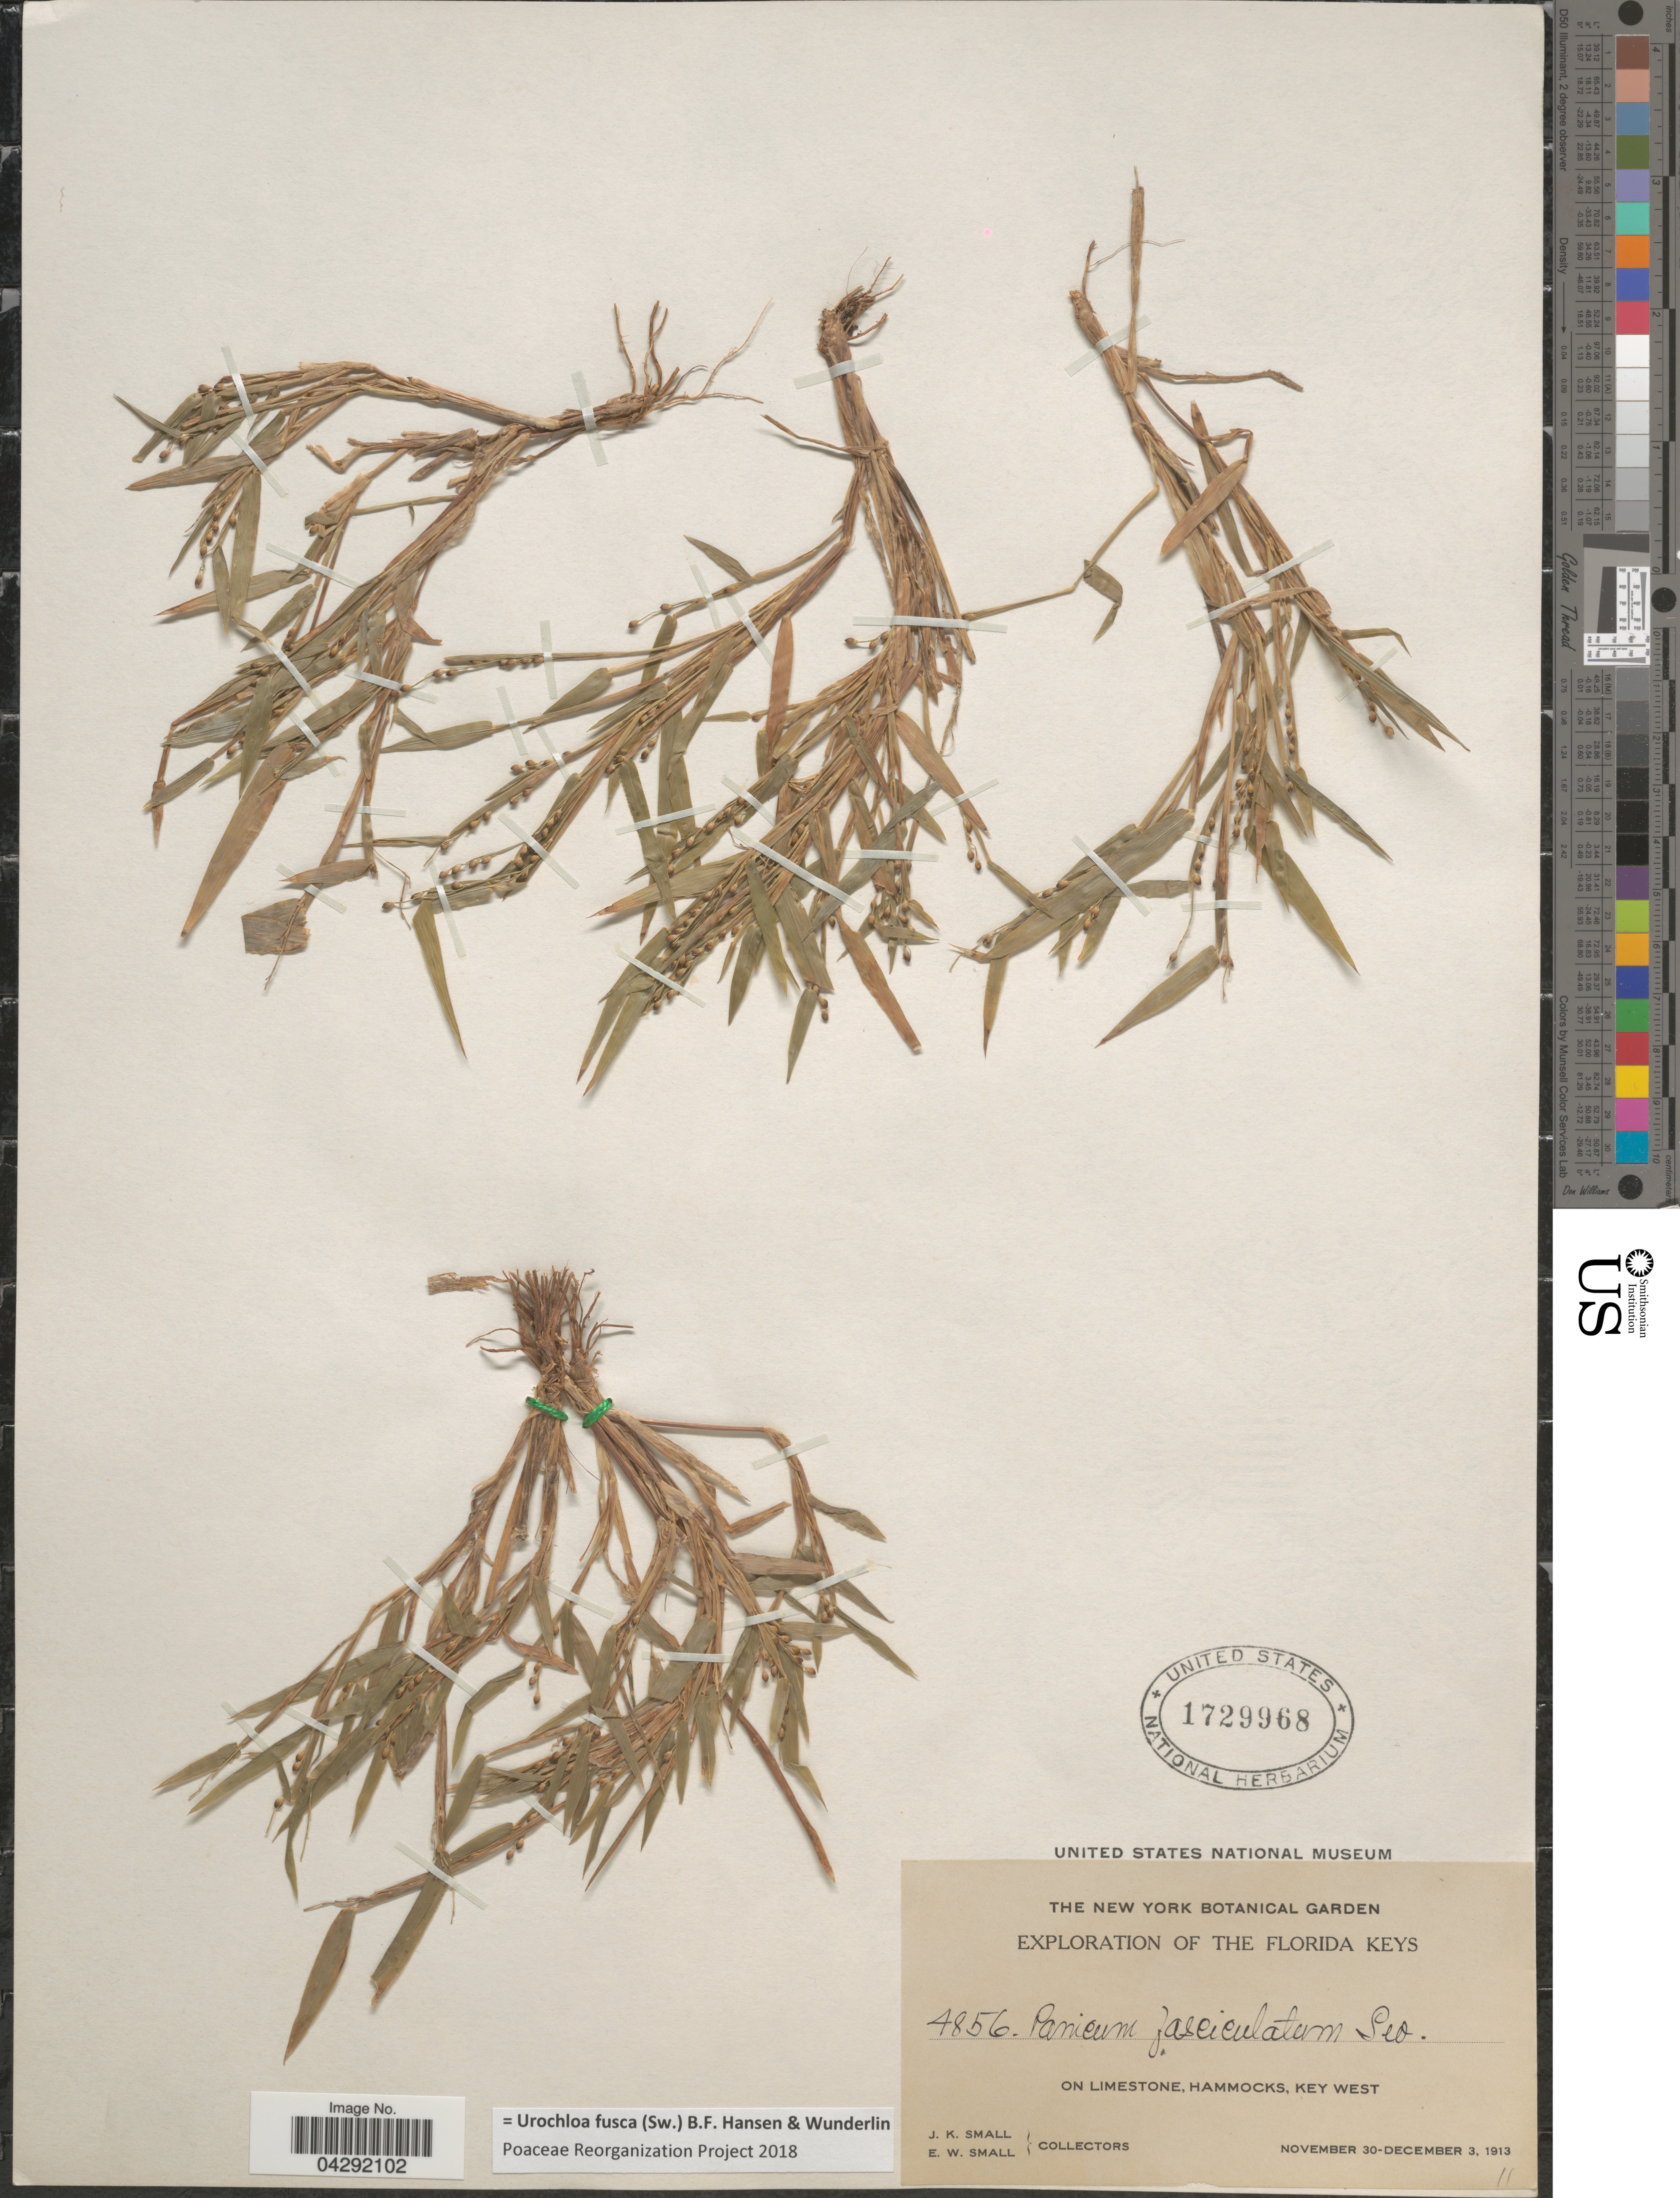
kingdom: Plantae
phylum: Tracheophyta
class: Liliopsida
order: Poales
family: Poaceae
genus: Urochloa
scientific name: Urochloa fusca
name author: (Sw.) B.F. Hansen & Wunderlin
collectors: J. K. Small & E. W. Small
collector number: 4856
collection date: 1913-11-30/1913-12-03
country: United States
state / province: Florida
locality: Exploration of the Florida Keys. On limestone, hammocks, Key West.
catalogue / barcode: US 1729968